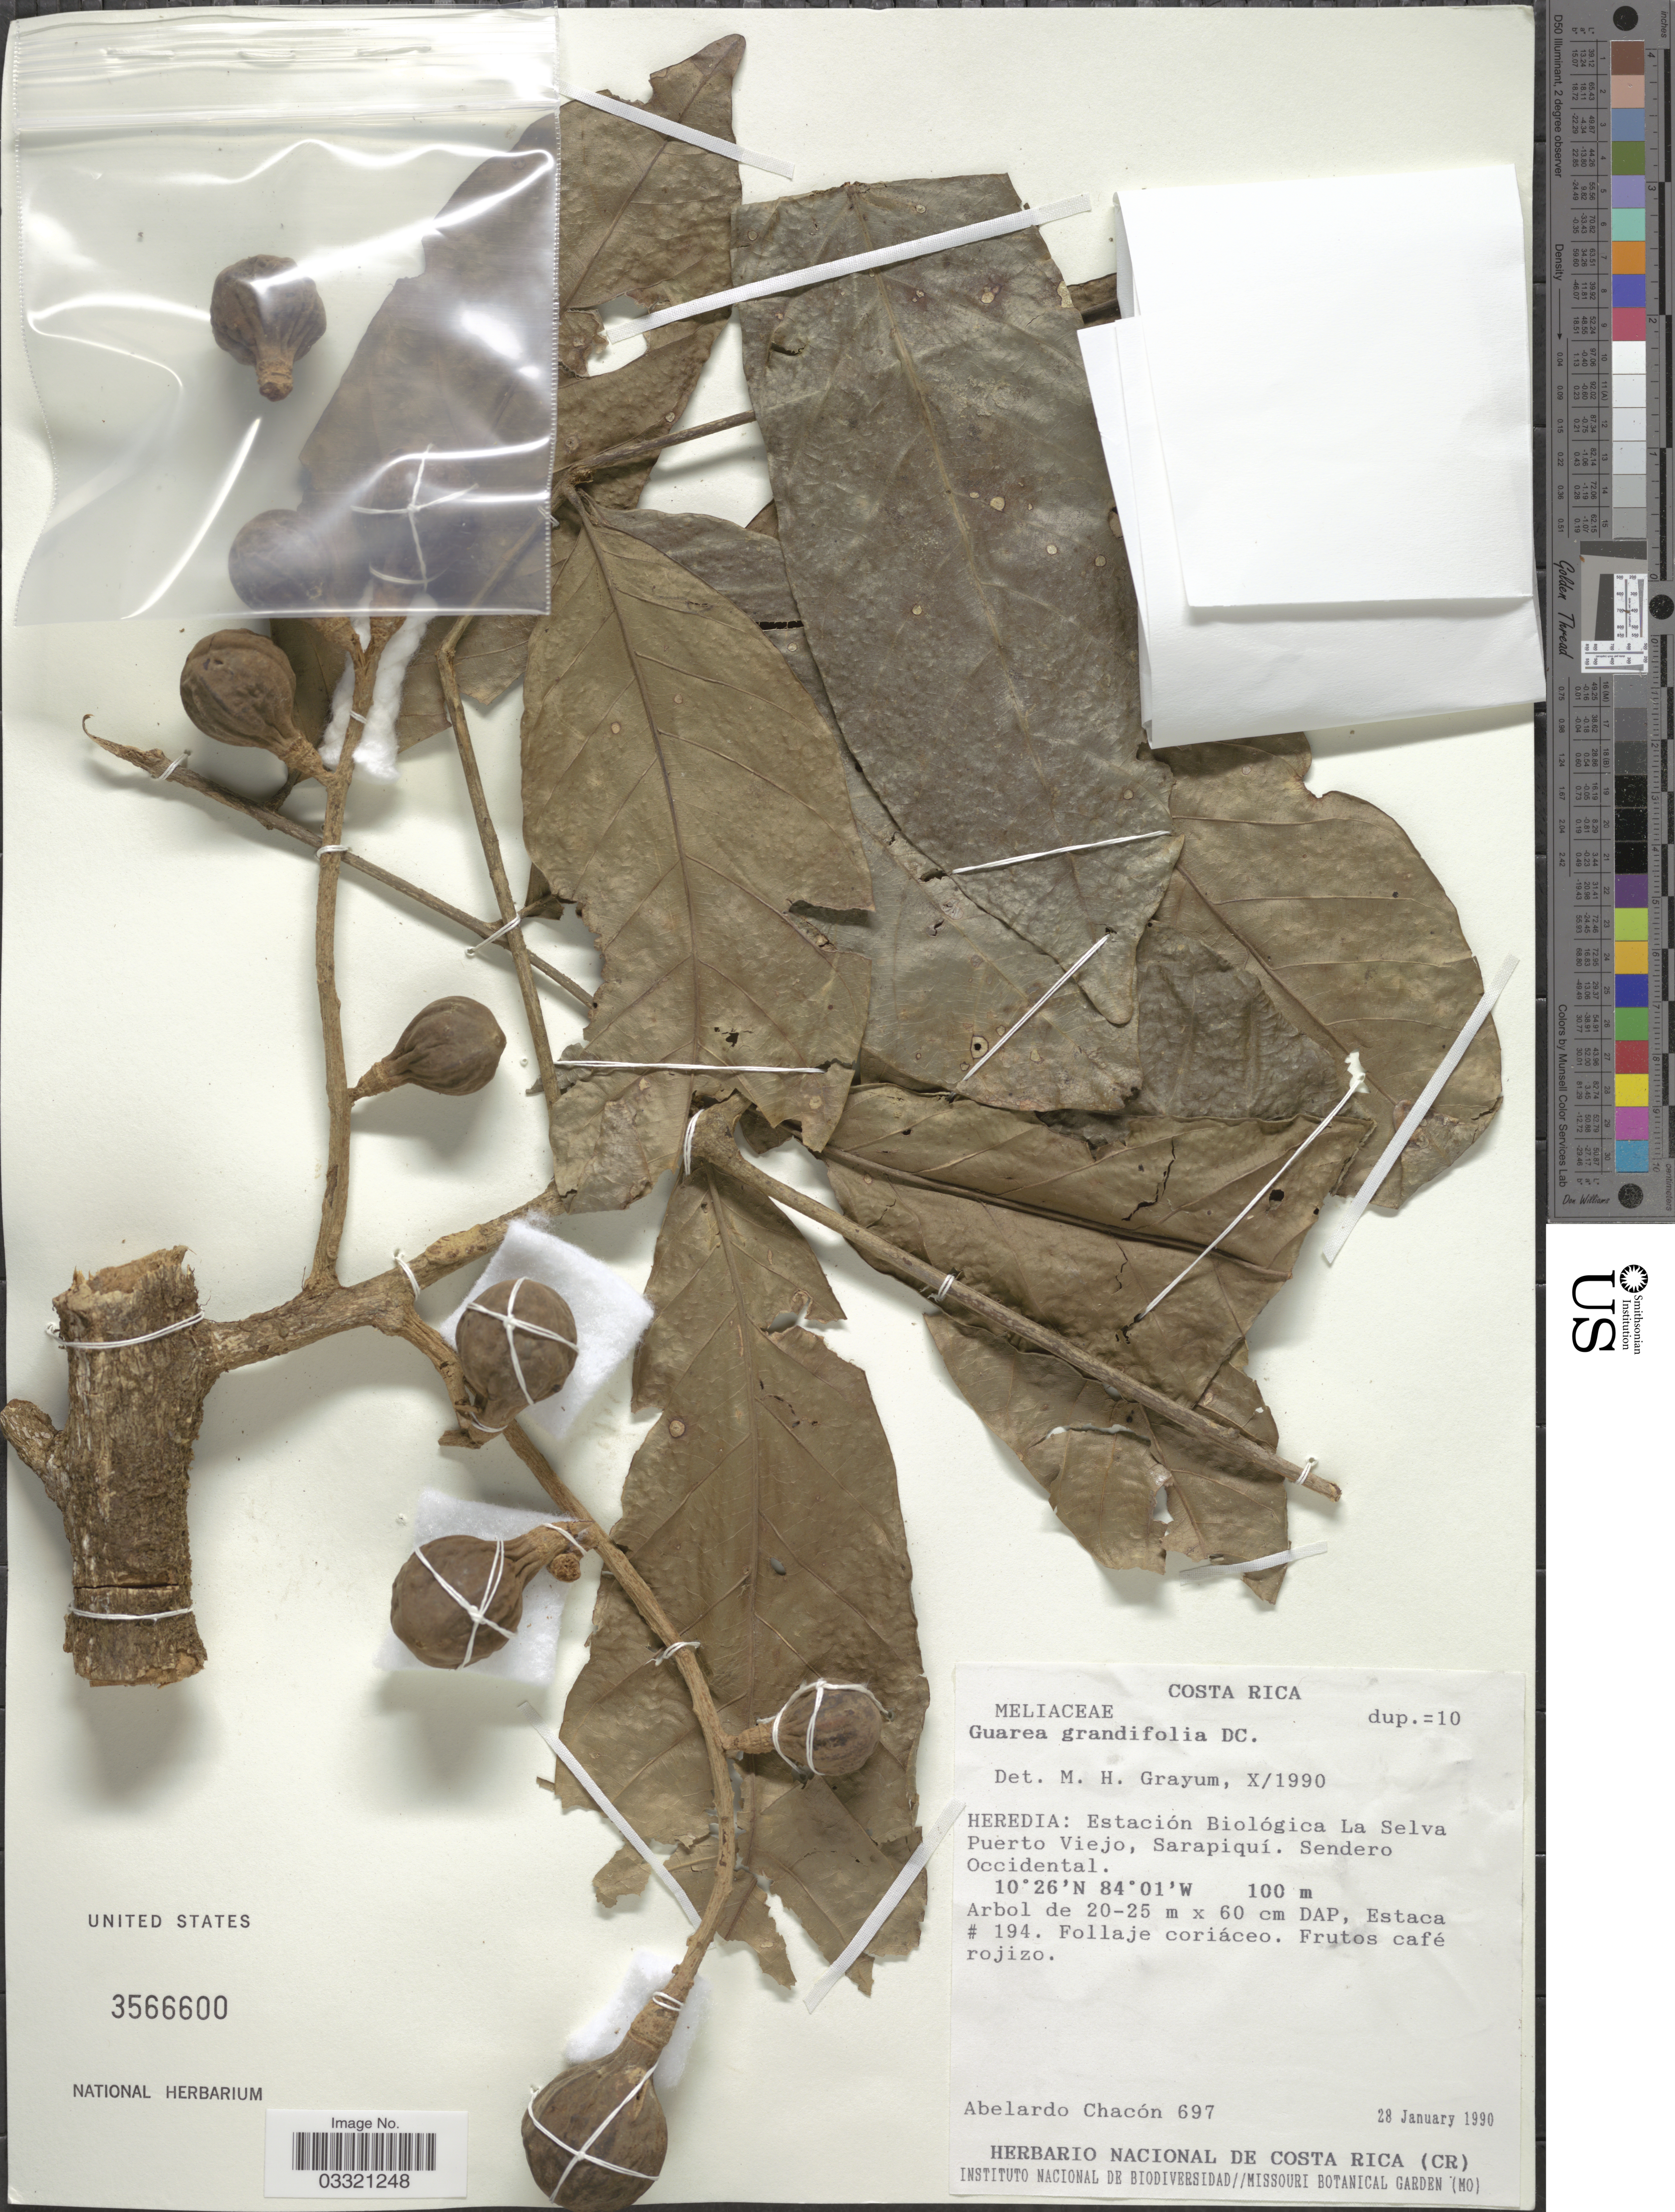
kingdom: Plantae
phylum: Tracheophyta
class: Magnoliopsida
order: Sapindales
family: Meliaceae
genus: Guarea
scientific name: Guarea grandifolia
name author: DC.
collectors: A. Chacon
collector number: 697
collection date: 1990-01-28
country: Costa Rica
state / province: Heredia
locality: Estación Biológica La Selva Puerto Viejo, Sarapiquí. Sendero Occidental.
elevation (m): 100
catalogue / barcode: US 3566600